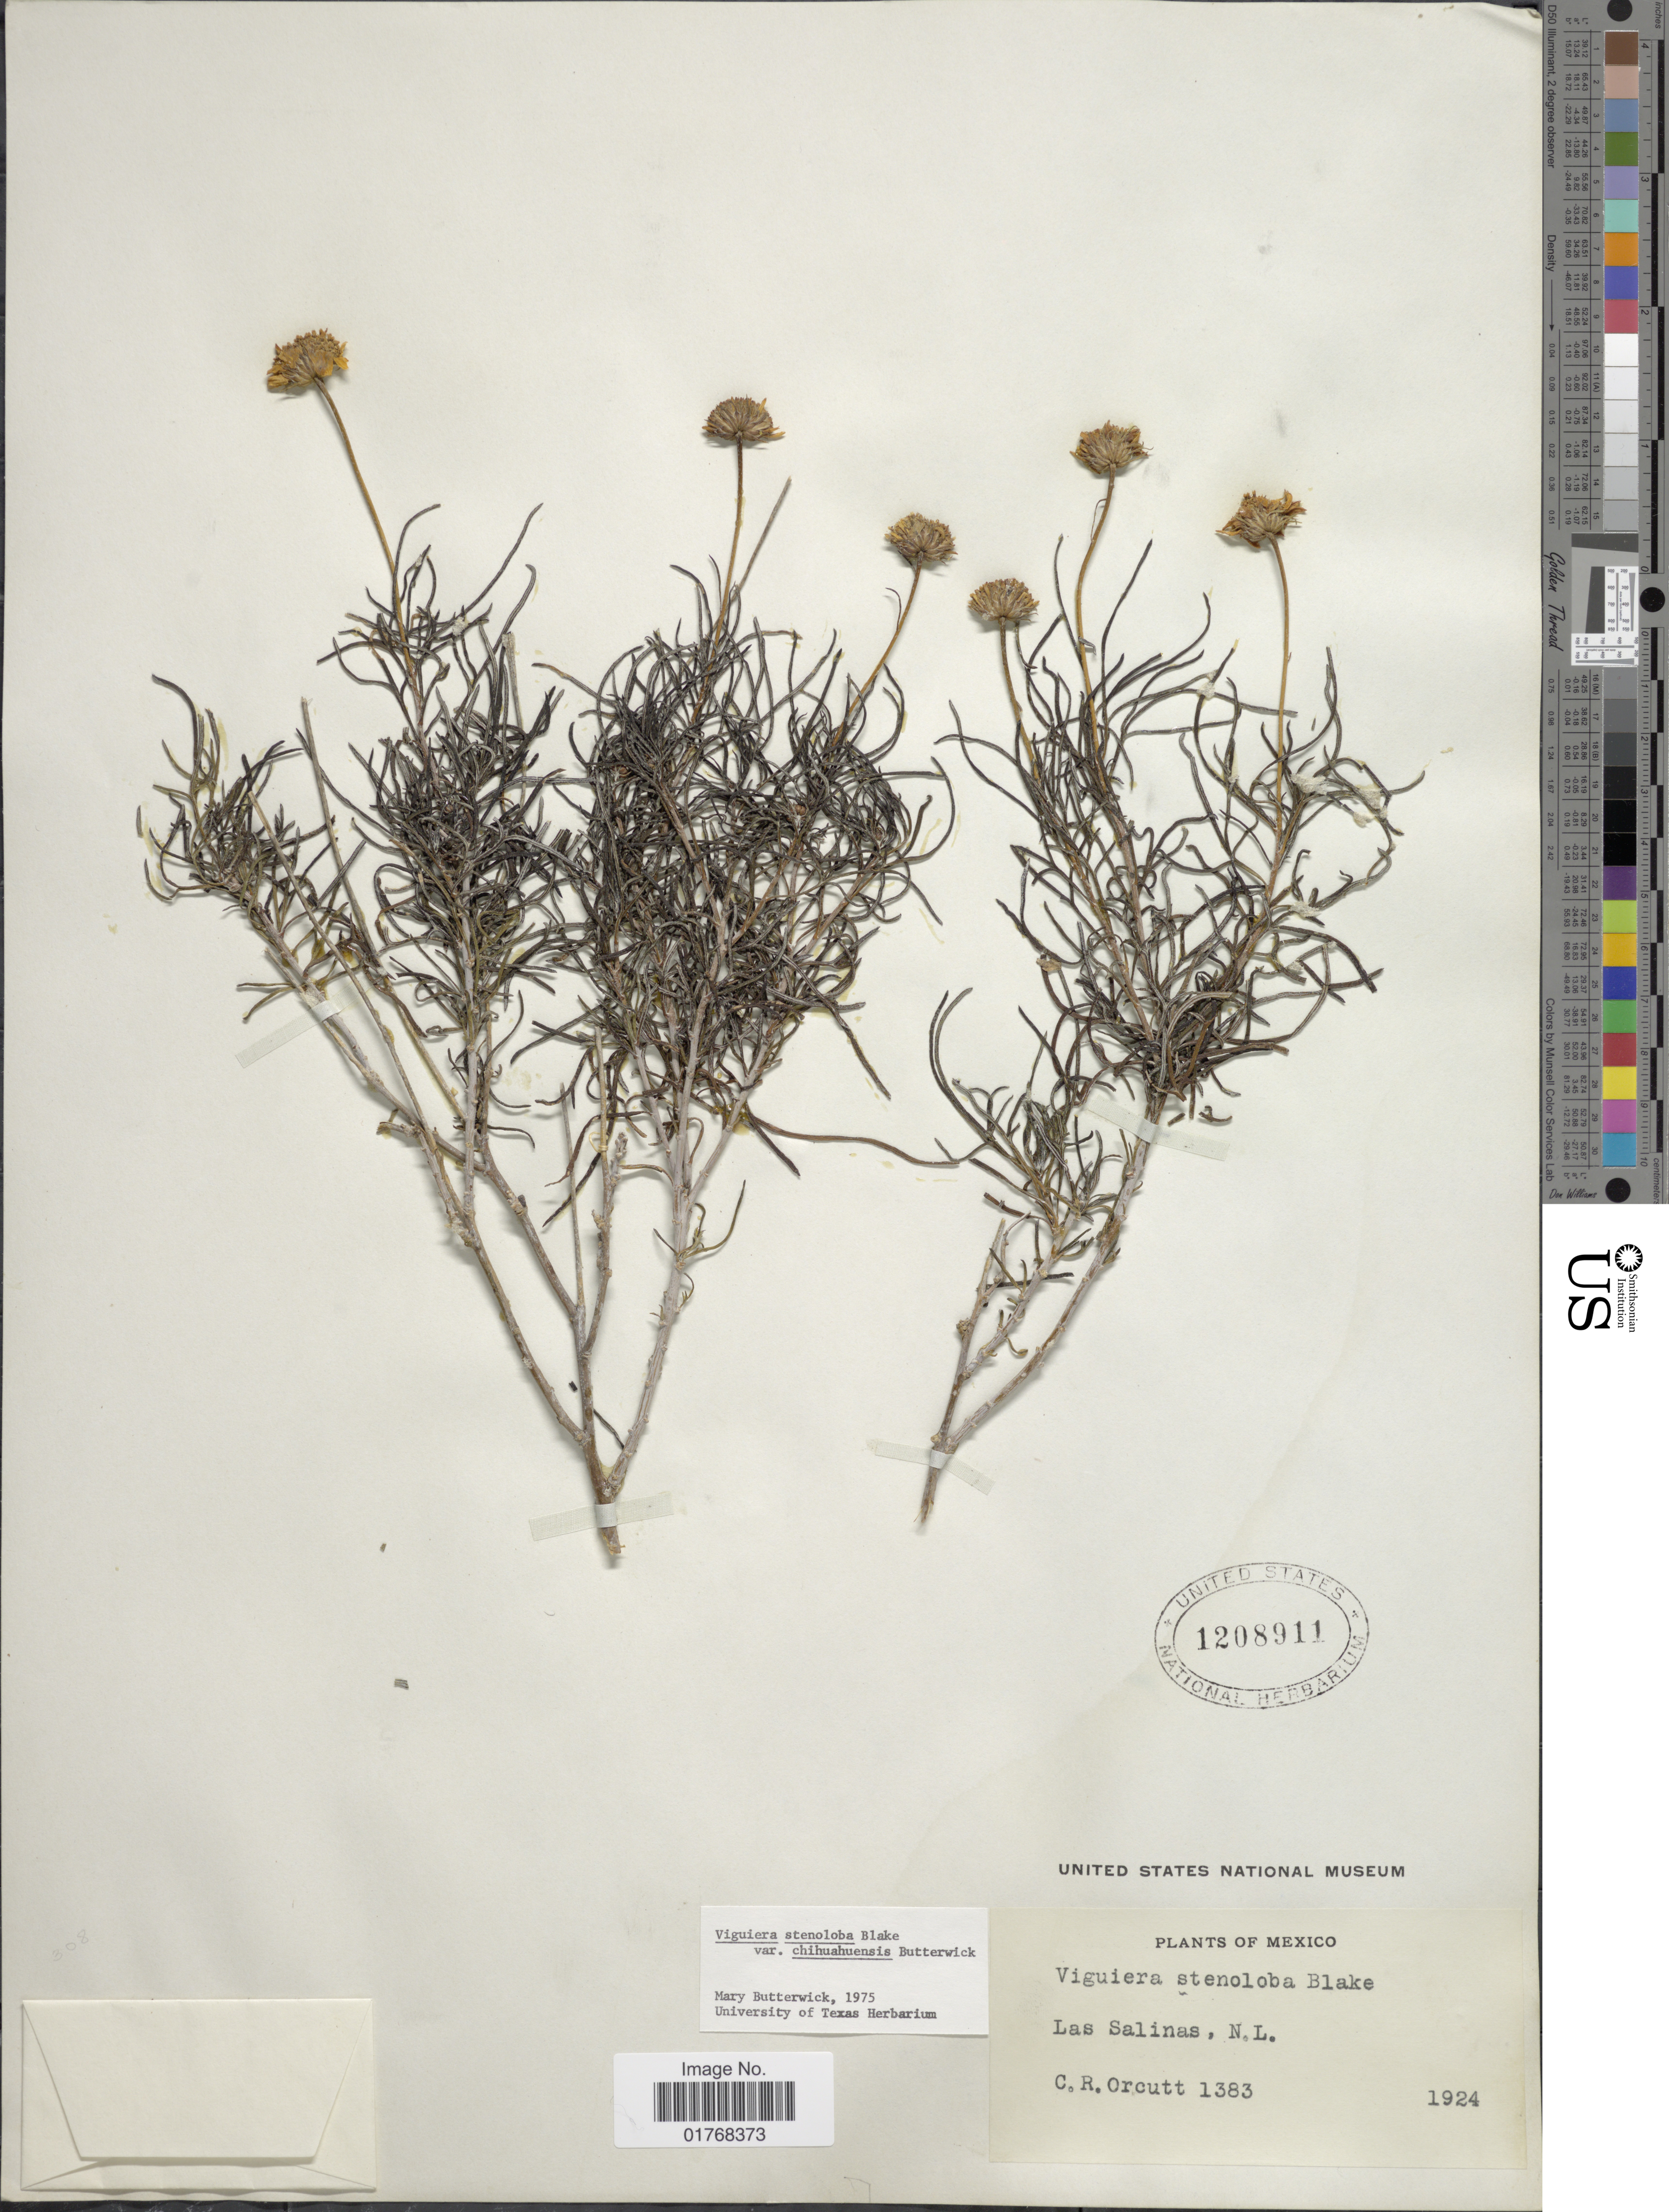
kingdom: Plantae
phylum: Tracheophyta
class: Magnoliopsida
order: Asterales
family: Asteraceae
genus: Viguiera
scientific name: Viguiera stenoloba var. chihuahuensis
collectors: C. R. Orcutt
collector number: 1383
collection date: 1924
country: Mexico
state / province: Nuevo León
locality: Las Salinas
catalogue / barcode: US 1208911